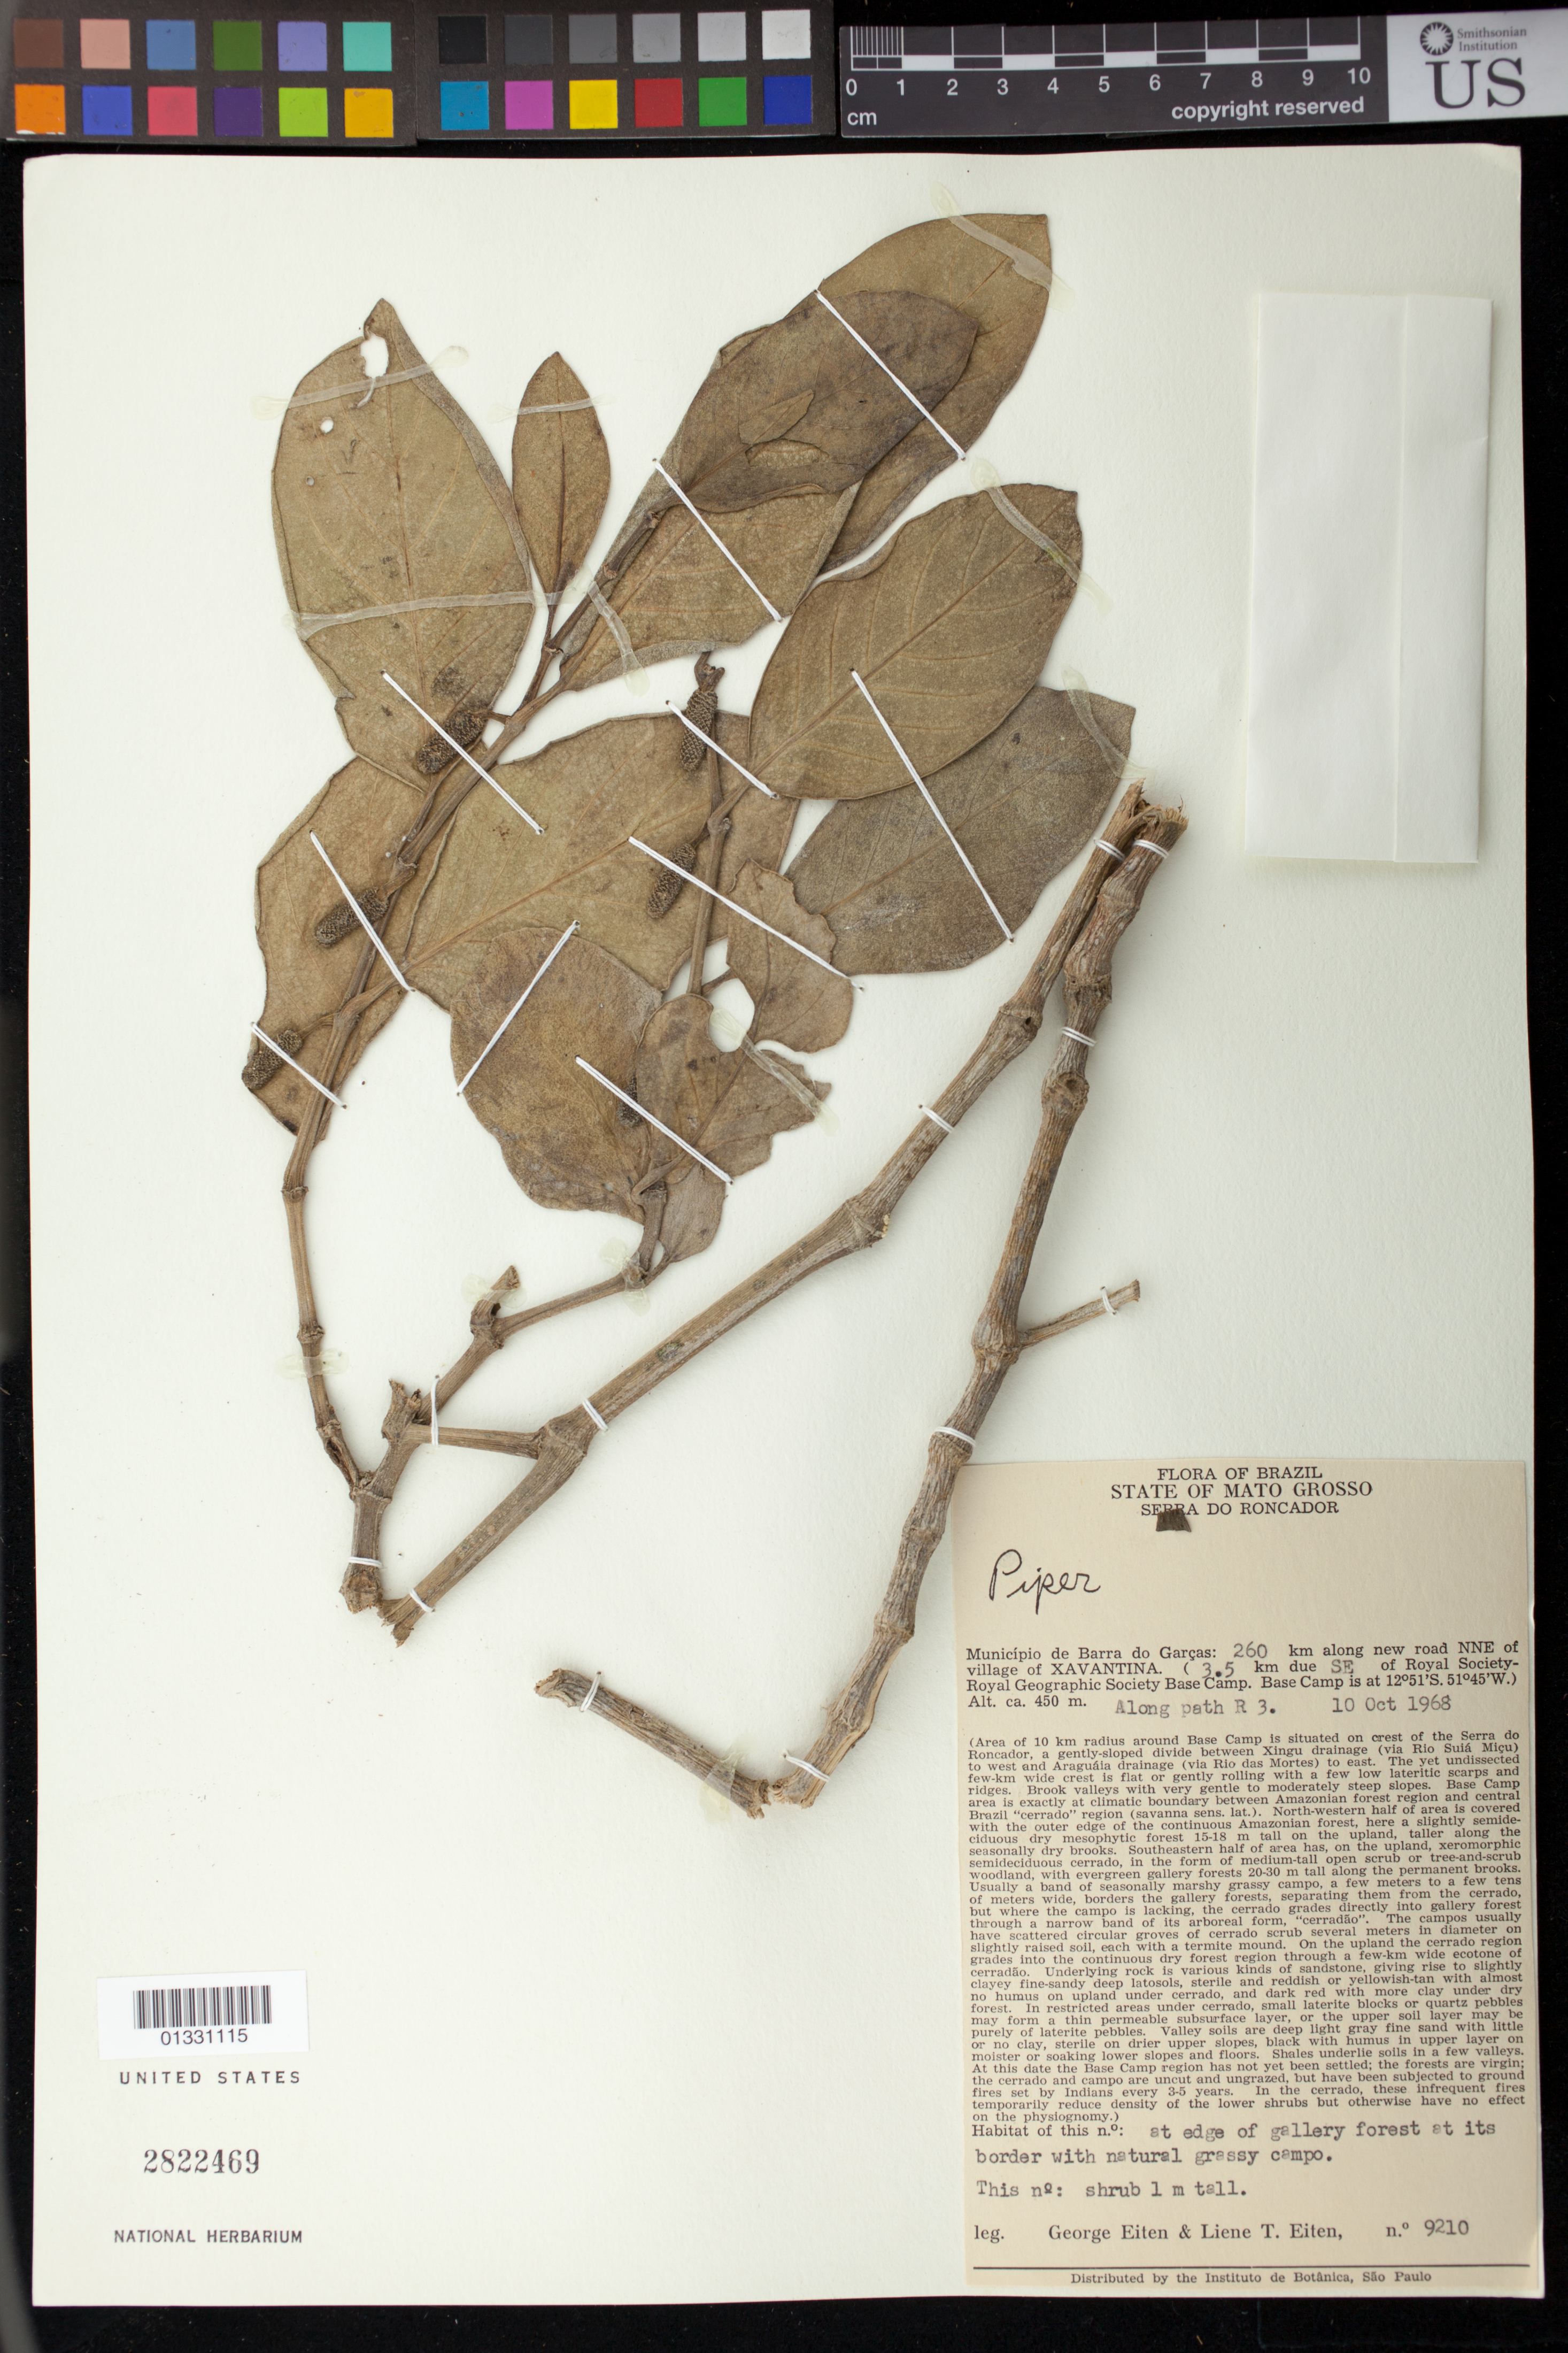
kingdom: Plantae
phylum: Tracheophyta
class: Magnoliopsida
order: Piperales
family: Piperaceae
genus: Piper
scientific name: Piper sp.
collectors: G. Eiten & L. T. Eiten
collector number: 9210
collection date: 1968-10-10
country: Brazil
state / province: Mato Grosso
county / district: Barra do Garças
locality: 260 Km along new road NNE of village of Xavantina, (3.5 Km due SE of Royal Society-Royal Geographic Society Base Camp)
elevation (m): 450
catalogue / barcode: US 2822469